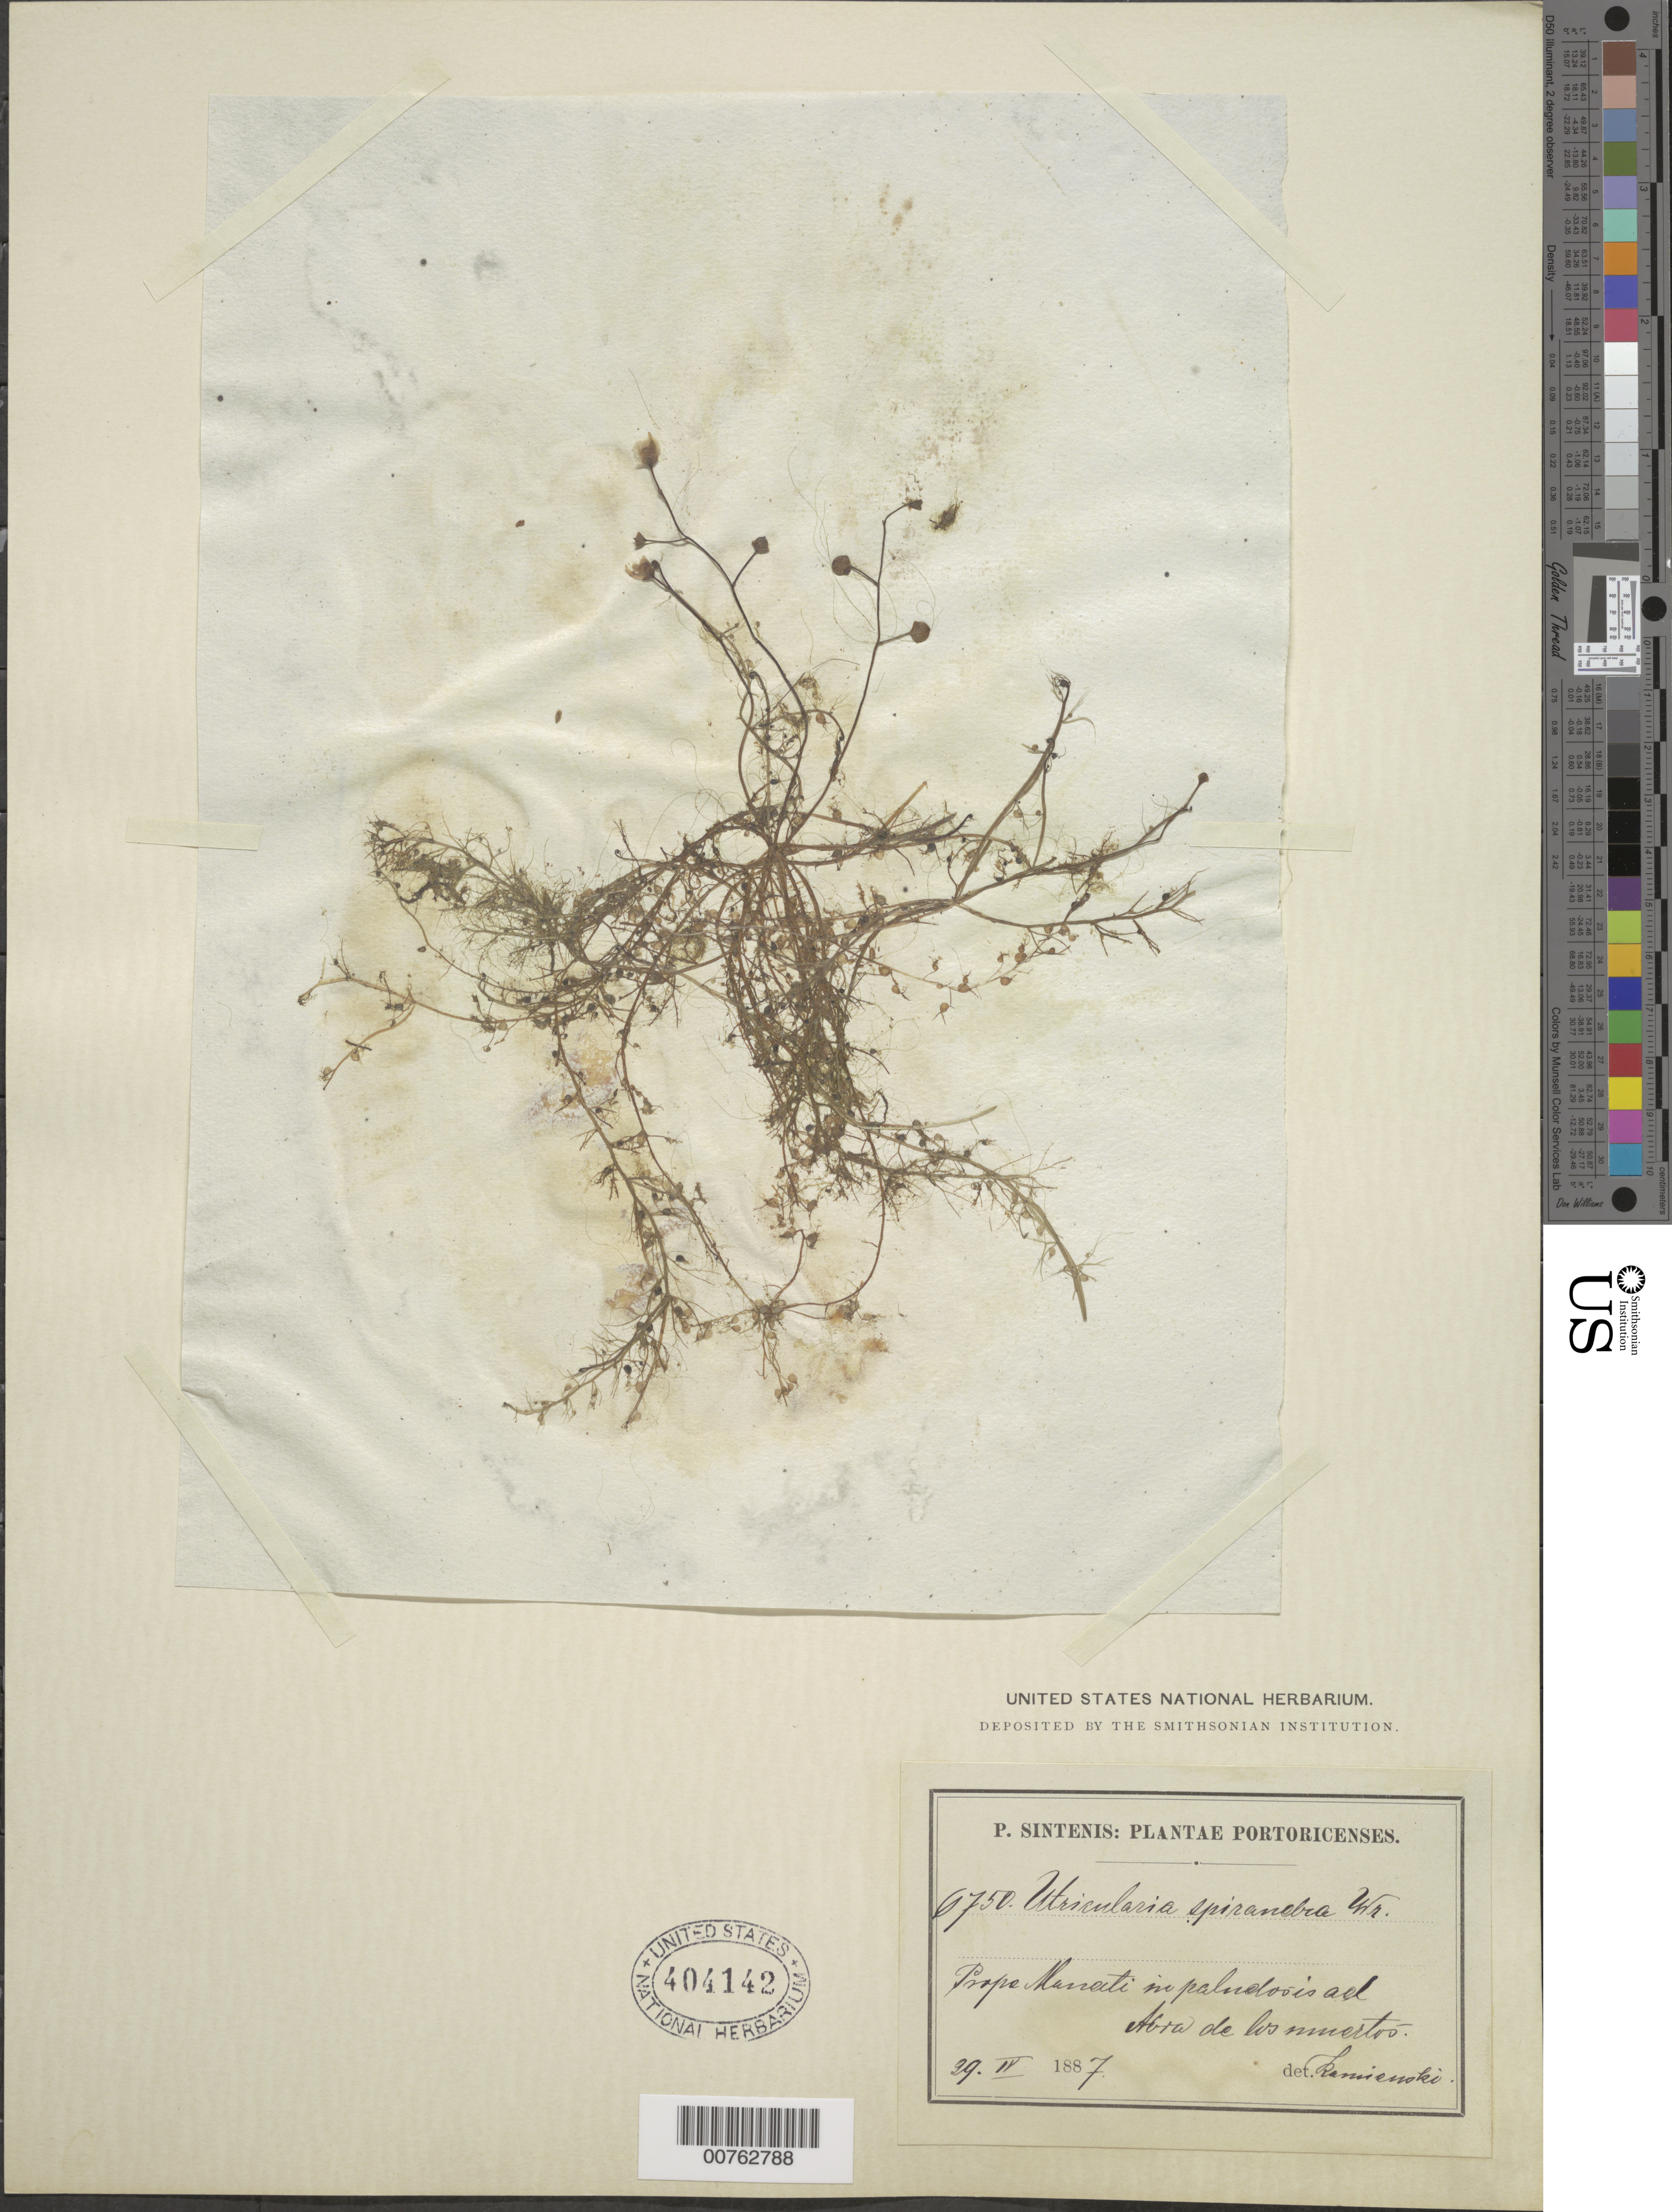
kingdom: Plantae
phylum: Tracheophyta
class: Magnoliopsida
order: Lamiales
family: Lentibulariaceae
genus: Utricularia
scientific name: Utricularia gibba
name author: L.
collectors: P. Sintenis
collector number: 6750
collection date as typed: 29 Apr 1887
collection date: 1887-04-29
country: Puerto Rico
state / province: Manatí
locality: Prope Manati in paludosis ad Abra de los Muertos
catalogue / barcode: US 404142